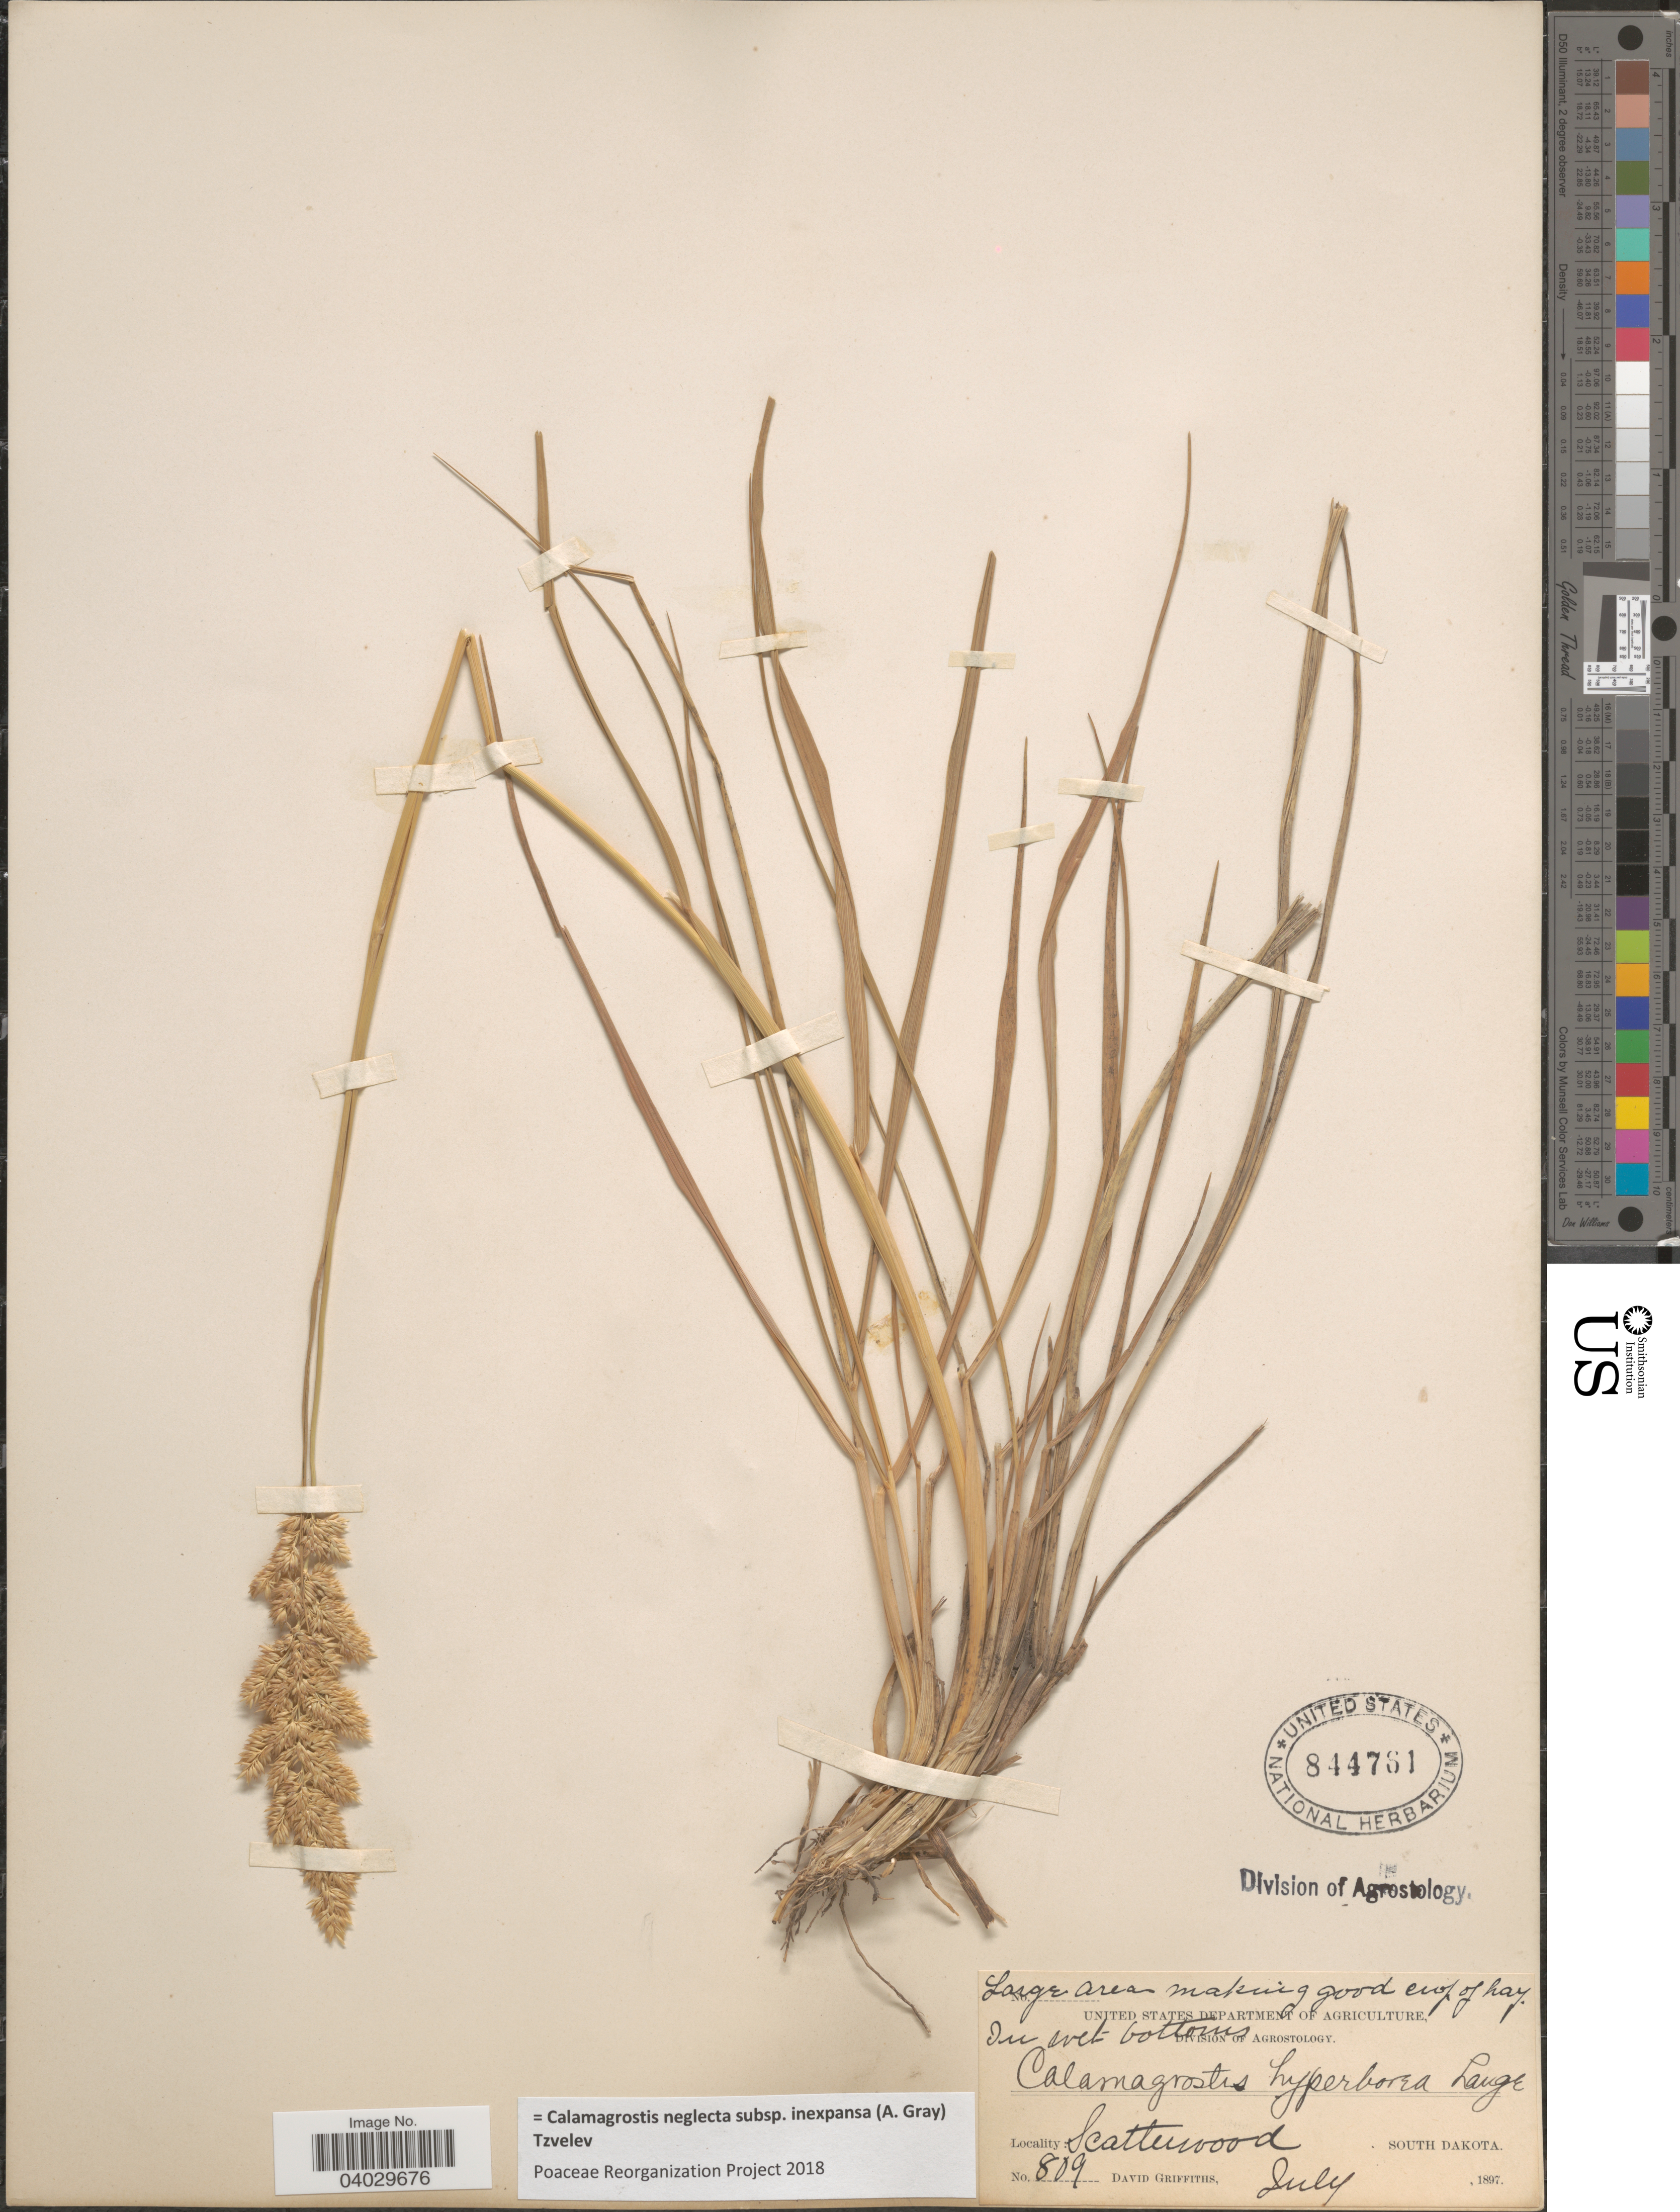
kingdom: Plantae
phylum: Tracheophyta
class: Liliopsida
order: Poales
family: Poaceae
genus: Calamagrostis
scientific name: Calamagrostis neglecta subsp. inexpansa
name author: (A. Gray) Tzvelev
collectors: D. Griffiths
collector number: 809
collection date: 1897-07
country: United States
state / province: South Dakota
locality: Scatterwood.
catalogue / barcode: US 844761